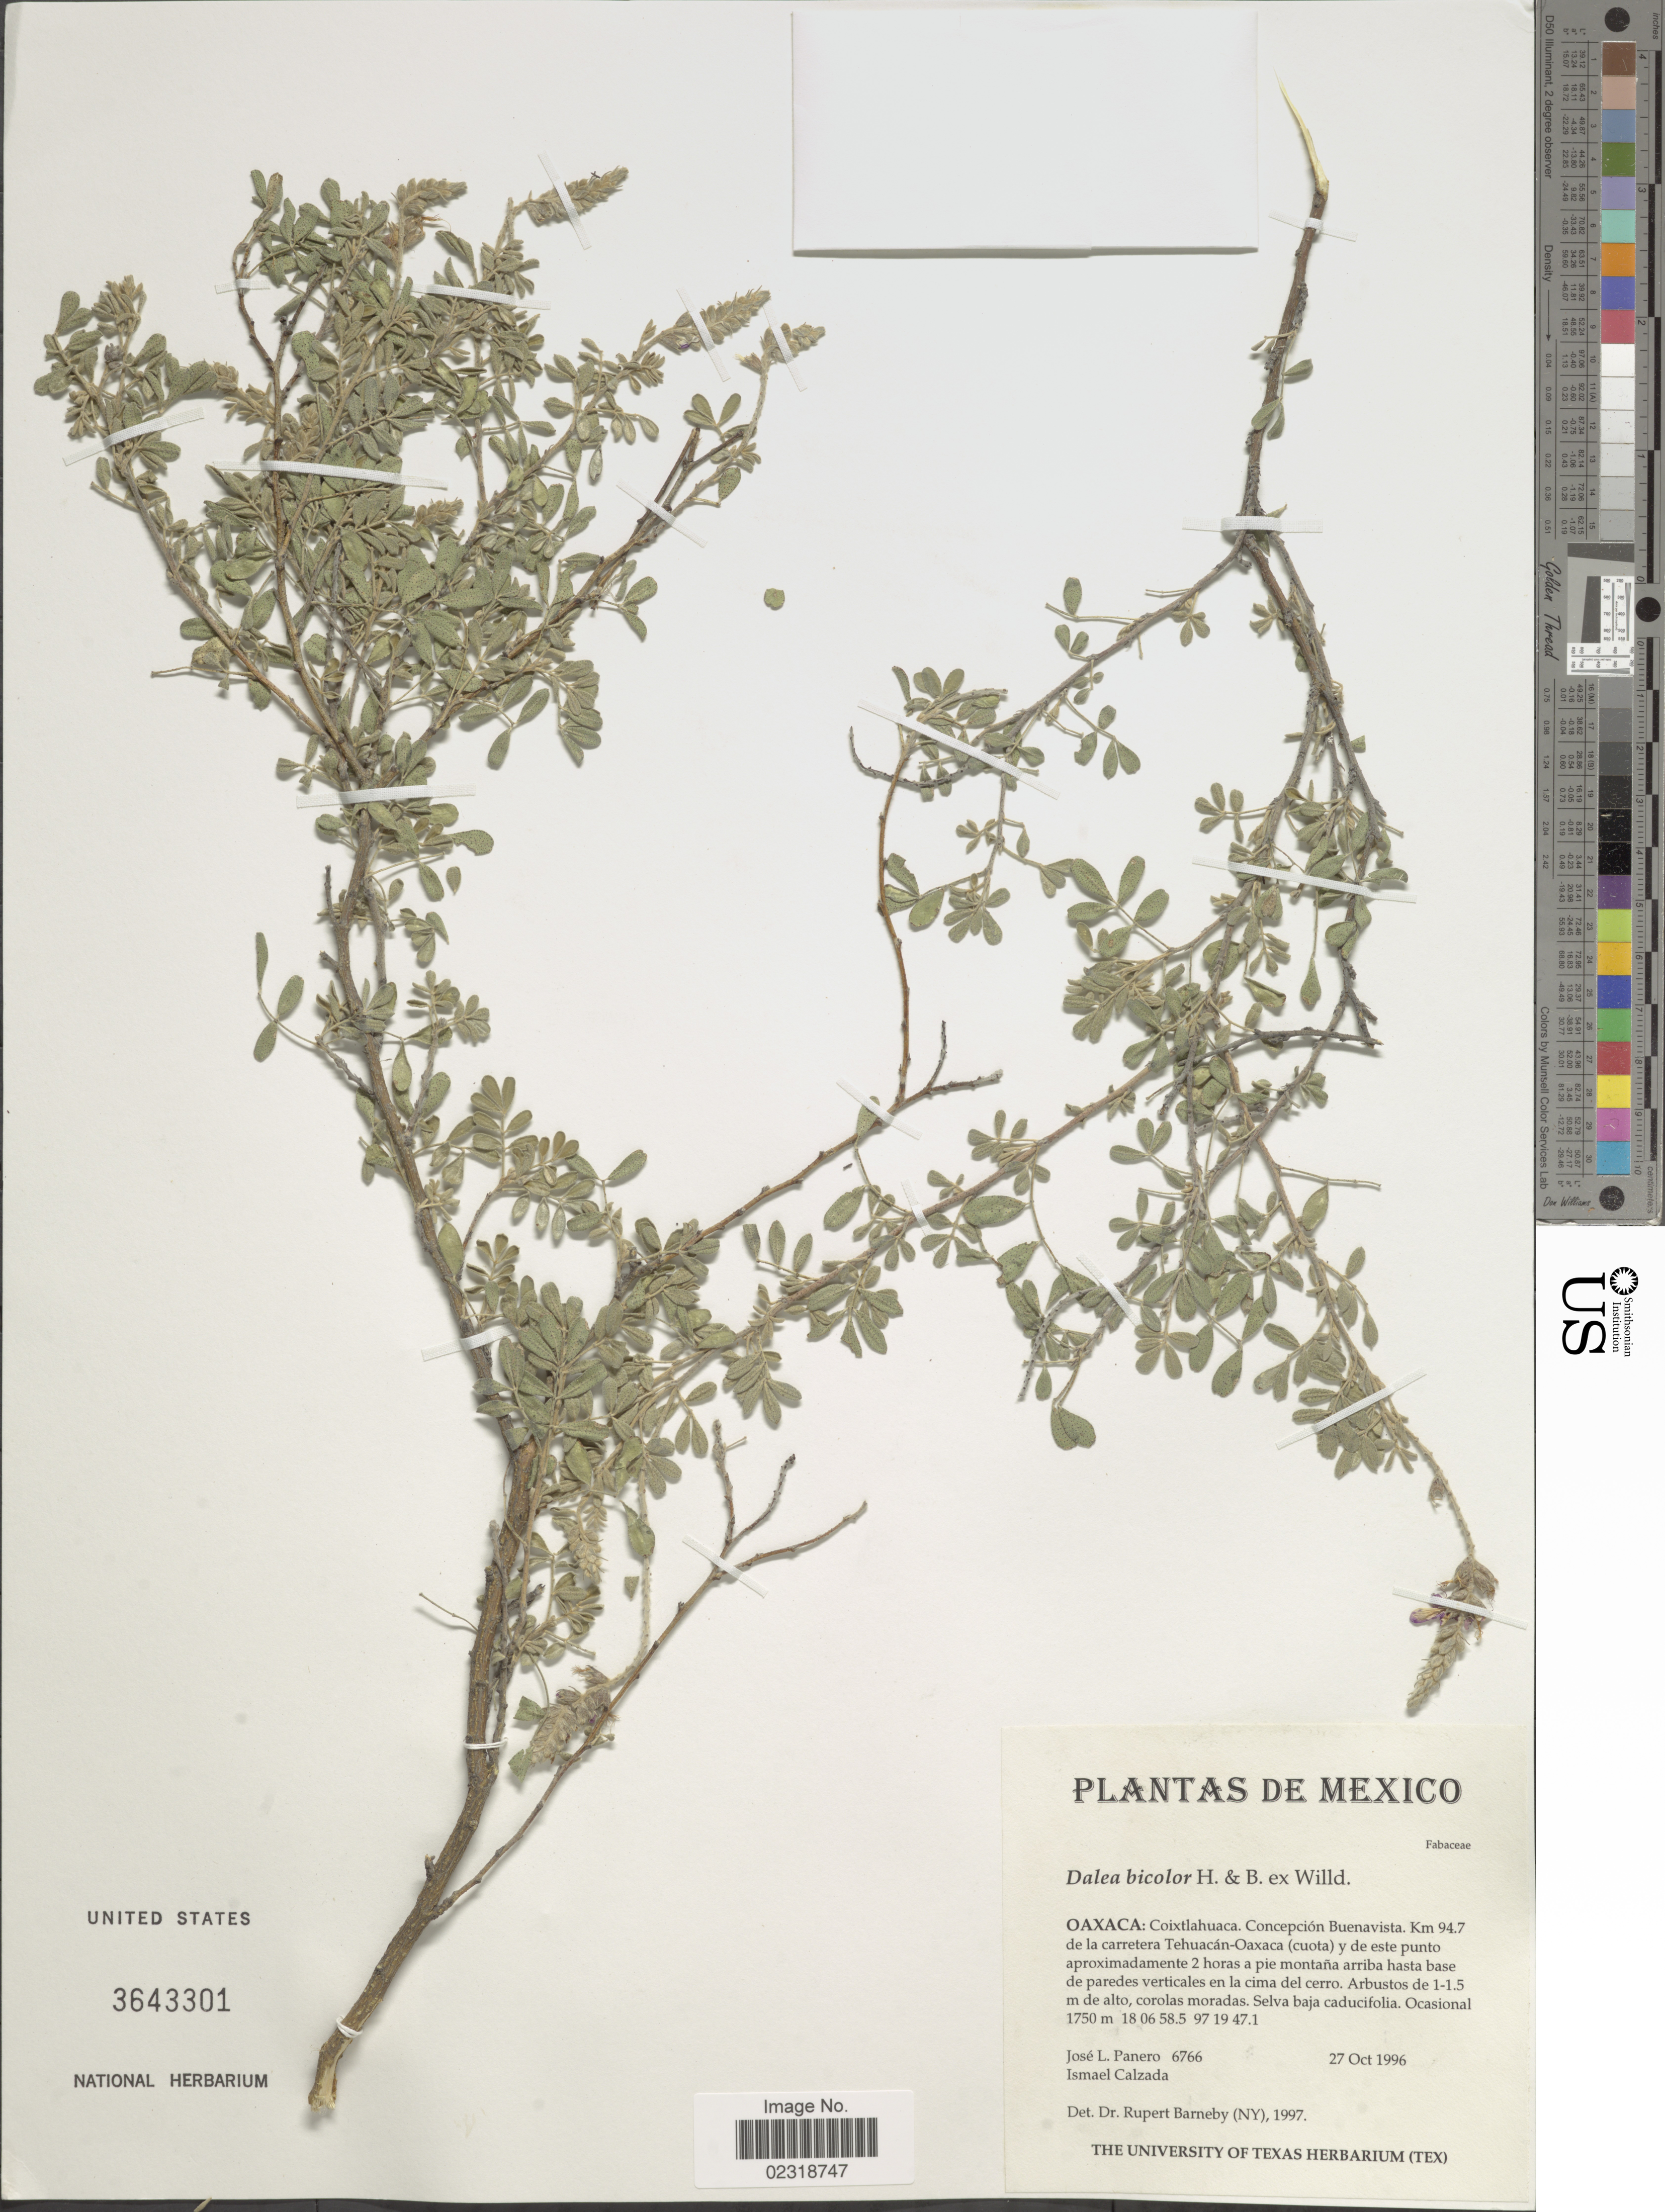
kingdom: Plantae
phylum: Tracheophyta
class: Magnoliopsida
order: Fabales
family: Fabaceae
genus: Dalea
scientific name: Dalea bicolor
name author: Humb. & Bonpl. ex Willd.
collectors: J. L. Panero & I. Caldaza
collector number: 6766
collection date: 1996-10-27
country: Mexico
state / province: Oaxaca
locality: Coixtlahuaca, Concepcion Buenavista. Km 94.7 de la carretera Tehuacán-Oaxaca (cuota) y de este punto approximadamento 2 horas pie montana arriba haste base de paredes verticales en la cima del cerro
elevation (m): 1750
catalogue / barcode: US 3643301